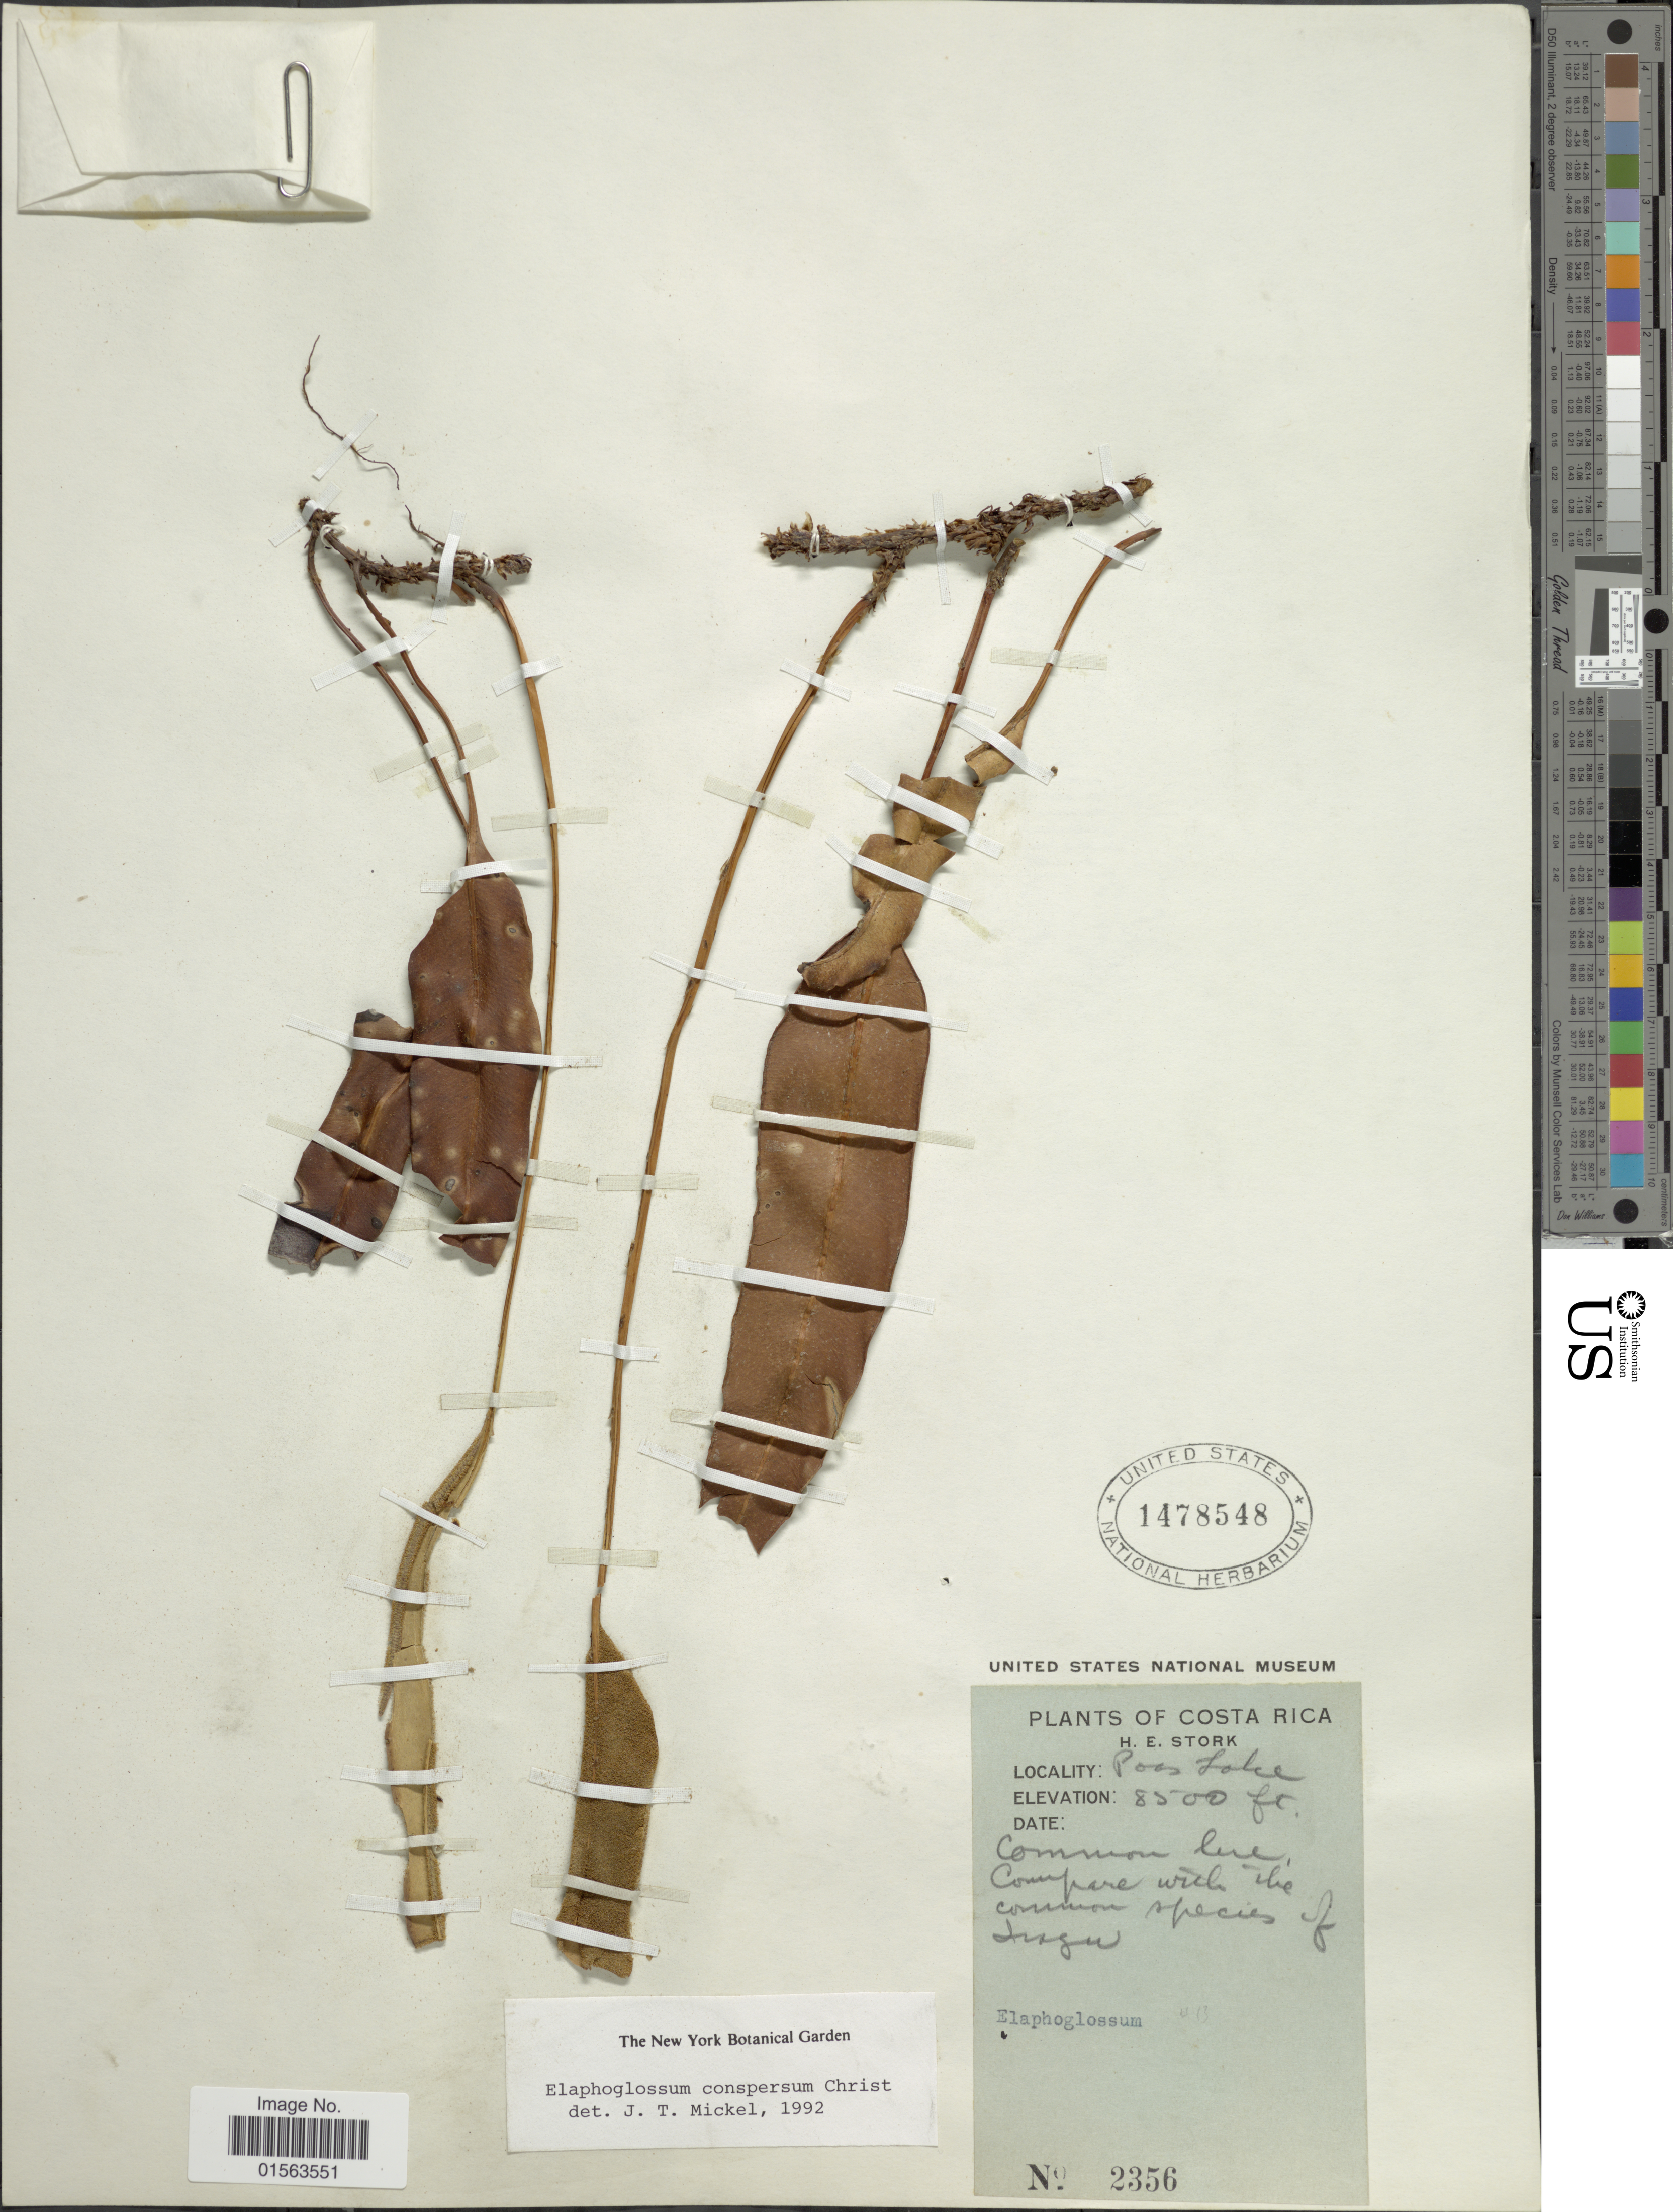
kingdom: Plantae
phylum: Tracheophyta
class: Polypodiopsida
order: Polypodiales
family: Dryopteridaceae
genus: Elaphoglossum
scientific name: Elaphoglossum conspersum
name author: Christ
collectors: H. E. Stork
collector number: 2356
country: Costa Rica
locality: Poas Lake, Irzau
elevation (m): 2591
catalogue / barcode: US 1478548